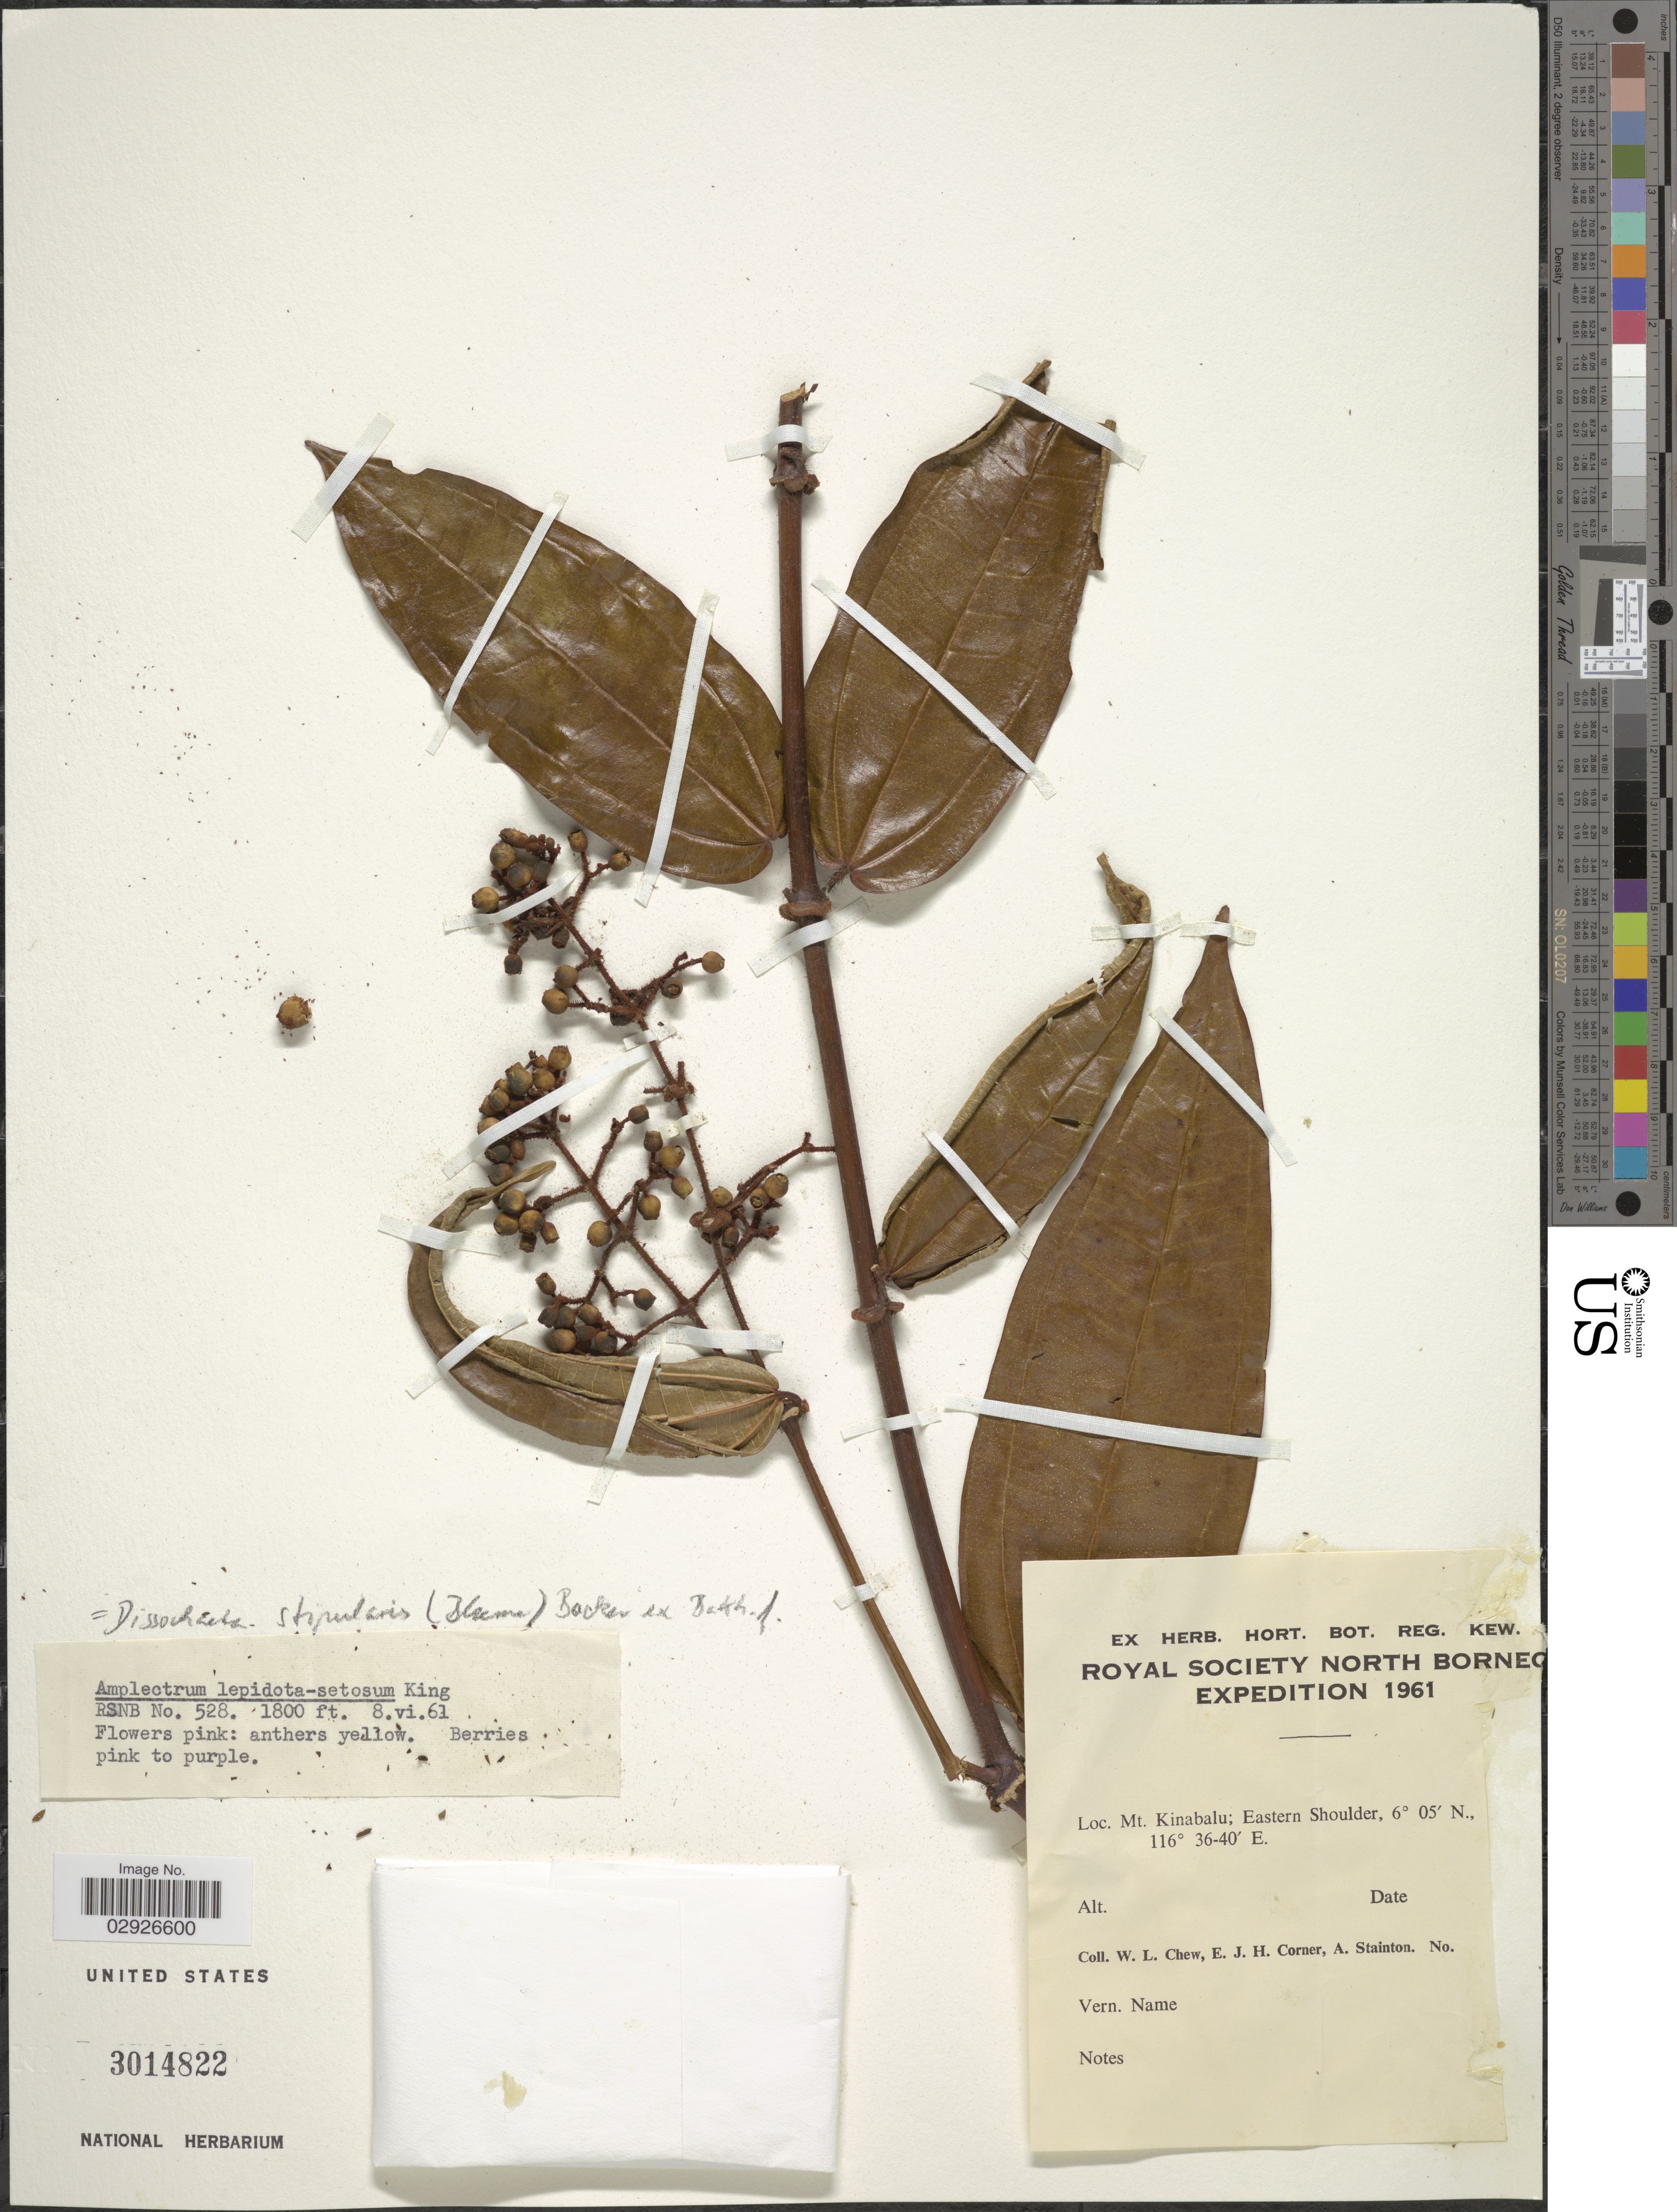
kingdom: Plantae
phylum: Tracheophyta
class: Magnoliopsida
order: Myrtales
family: Melastomataceae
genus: Diplectria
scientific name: Diplectria stipularis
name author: (Blume) Kuntze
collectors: W. Chew, E. Corner & A. Stainton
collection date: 1961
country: Malaysia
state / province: Sabah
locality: North Borneo. Mt. Kinabalu; Eastern Shoulder.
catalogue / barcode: US 3014822